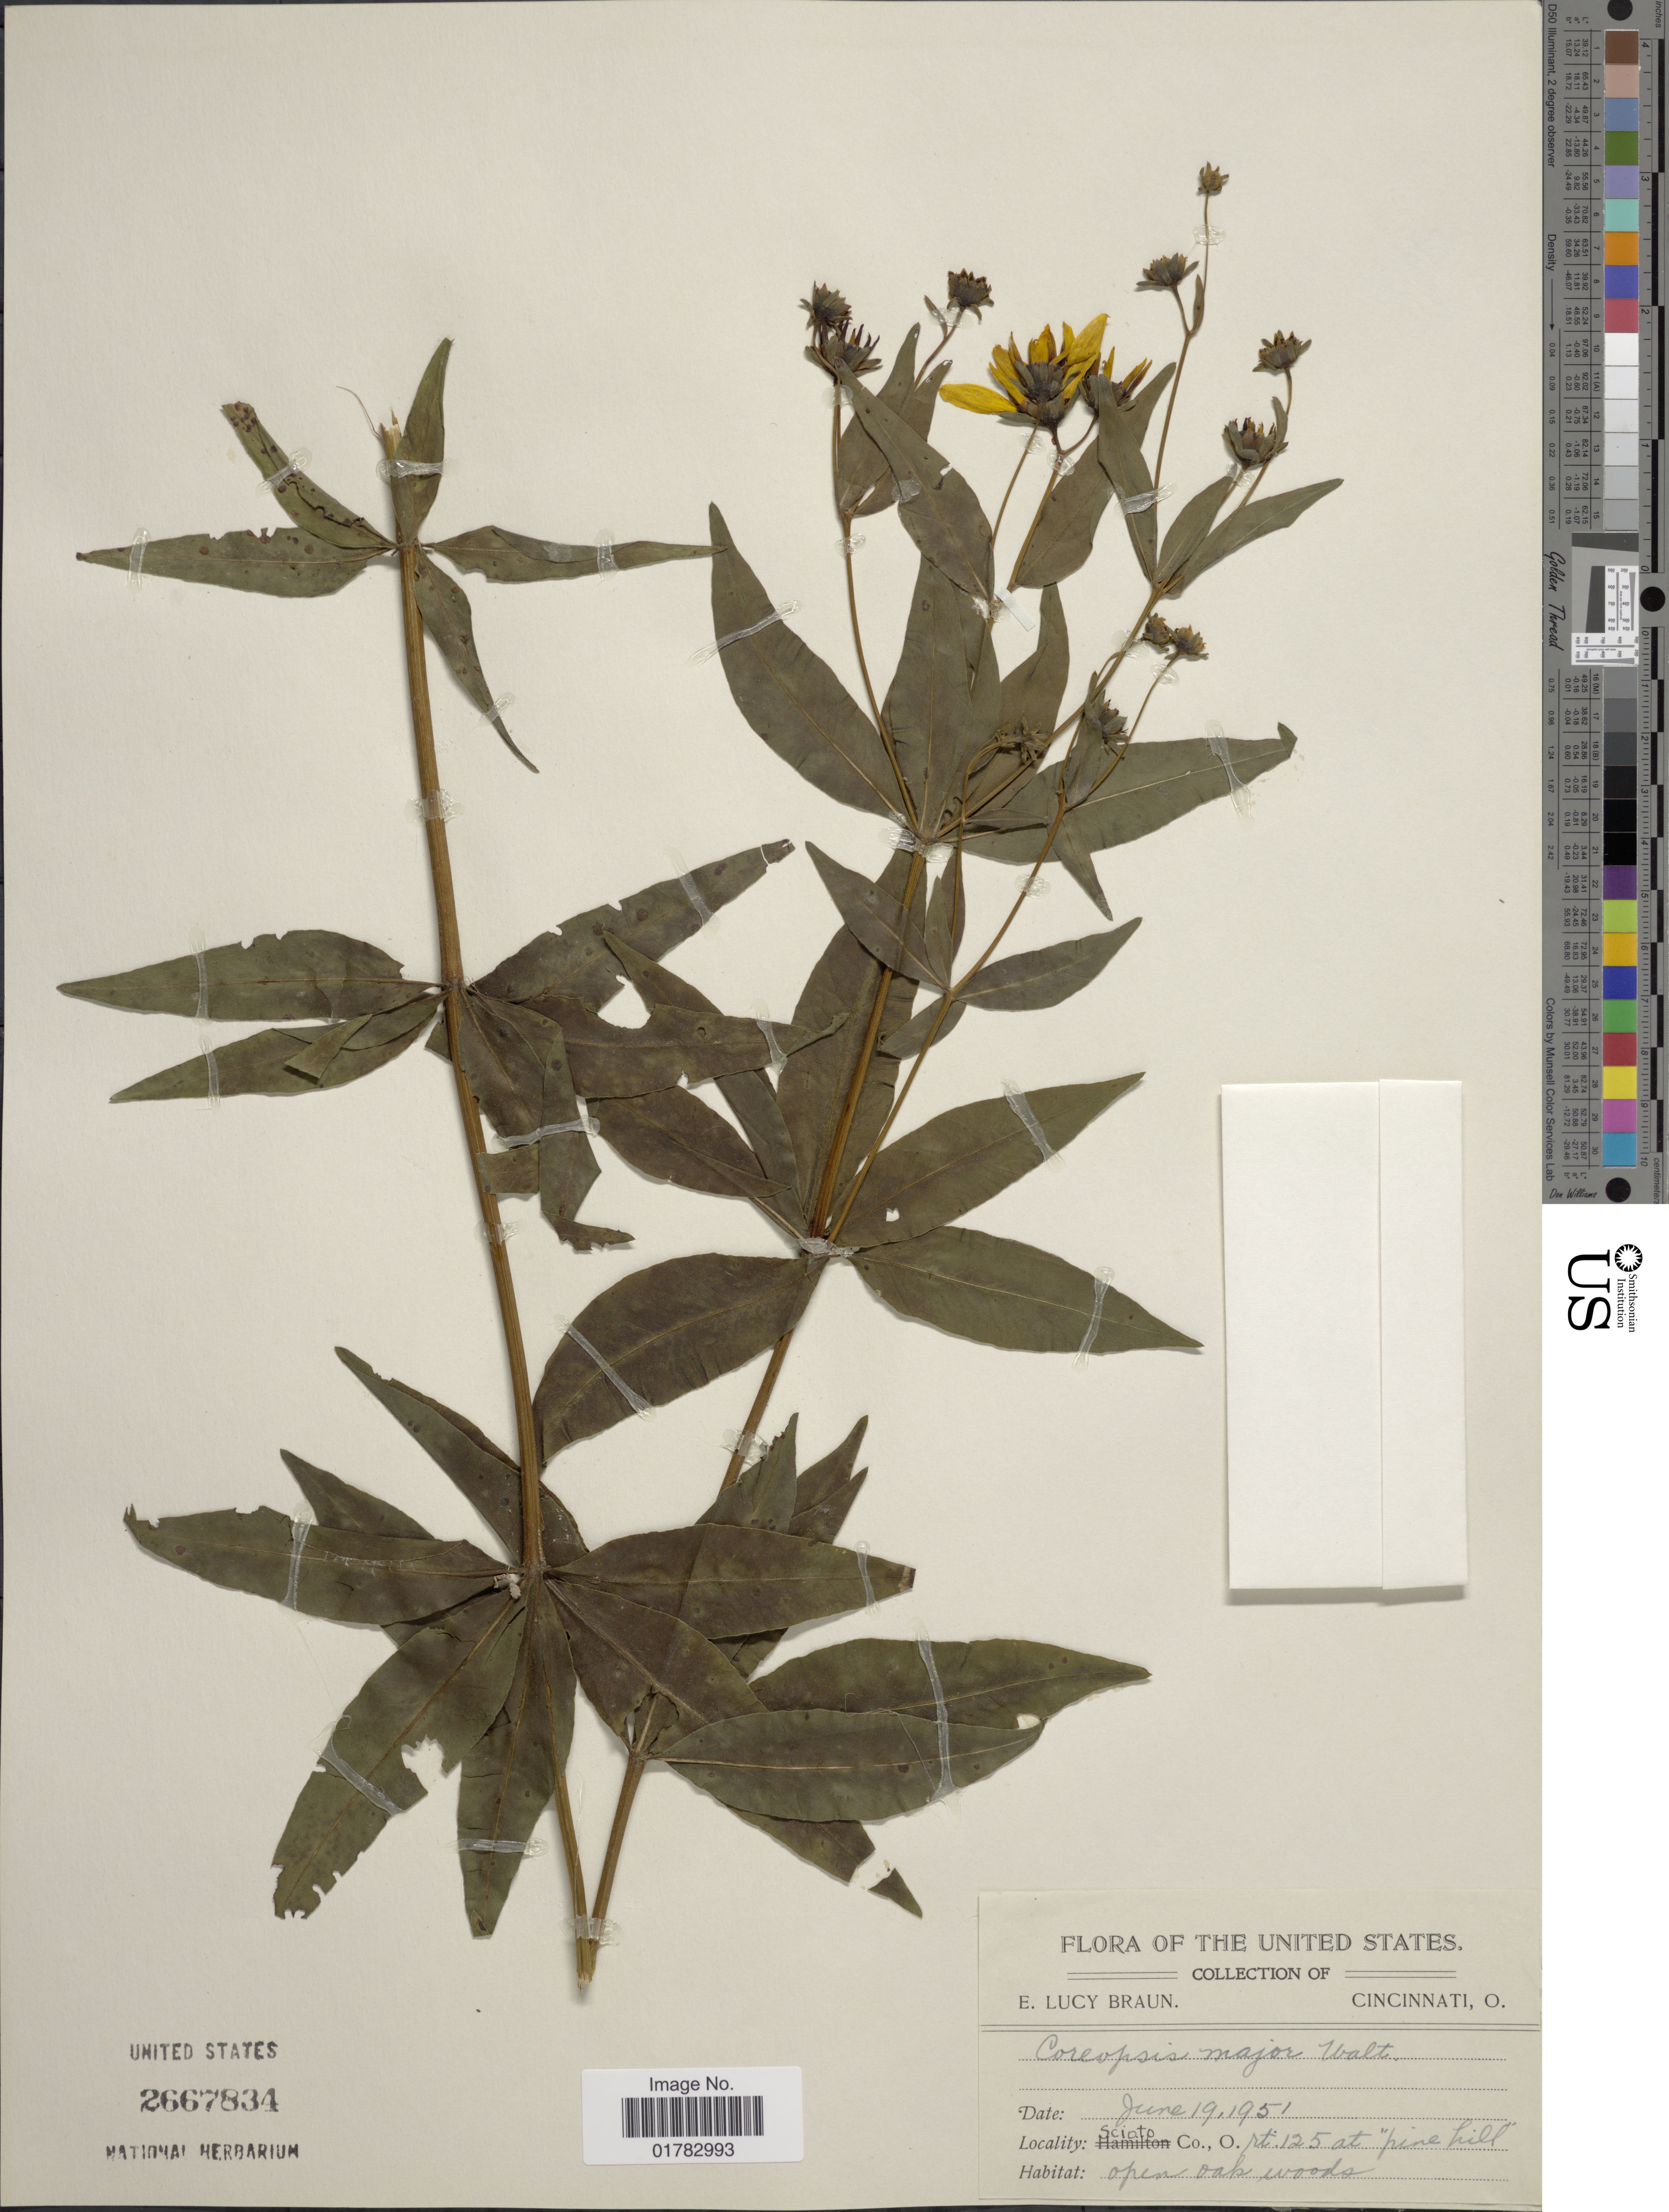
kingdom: Plantae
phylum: Tracheophyta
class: Magnoliopsida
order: Asterales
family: Asteraceae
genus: Coreopsis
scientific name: Coreopsis major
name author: Walter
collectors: E. L. Braun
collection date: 1951-06-19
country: United States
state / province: Ohio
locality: Scioto Co., rt 125 at pine hill, Cincinnati O.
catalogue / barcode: US 2667834